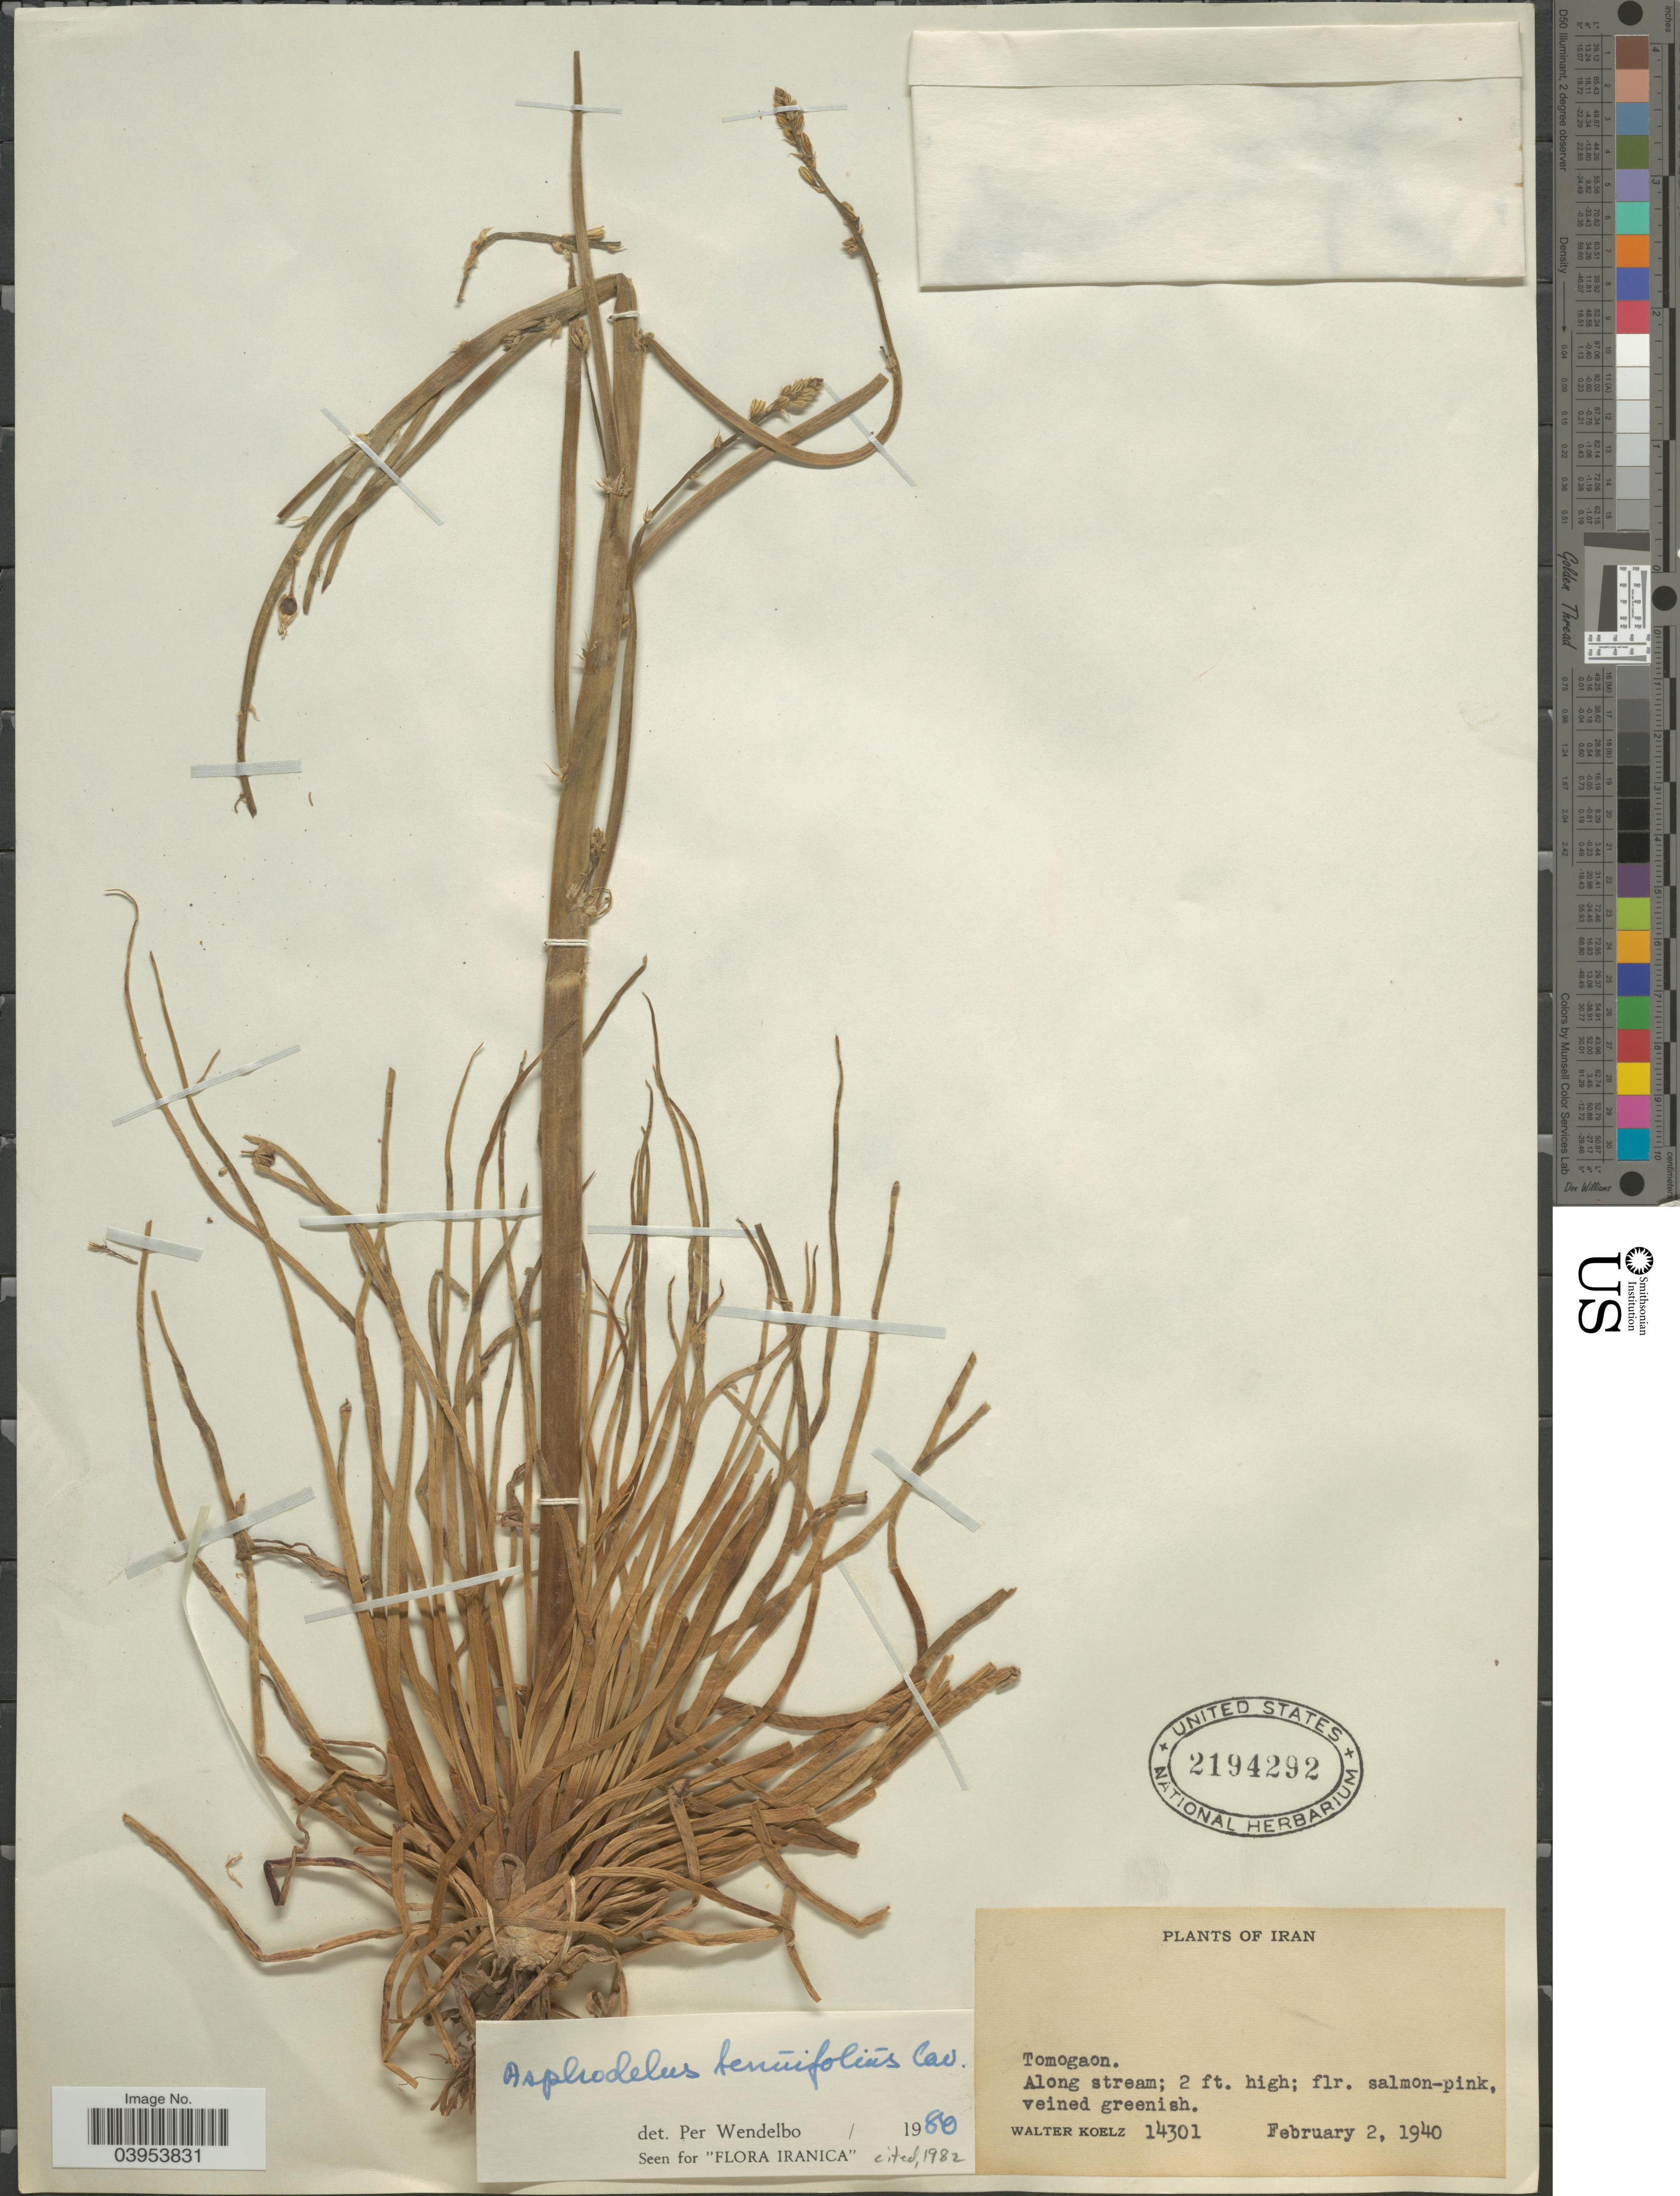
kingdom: Plantae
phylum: Tracheophyta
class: Liliopsida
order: Asparagales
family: Asphodelaceae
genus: Asphodelus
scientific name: Asphodelus tenuifolius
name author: Cav.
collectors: W. N. Koelz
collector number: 14301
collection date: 1940-02-02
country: Iran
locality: Tomogaon.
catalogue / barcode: US 2194292